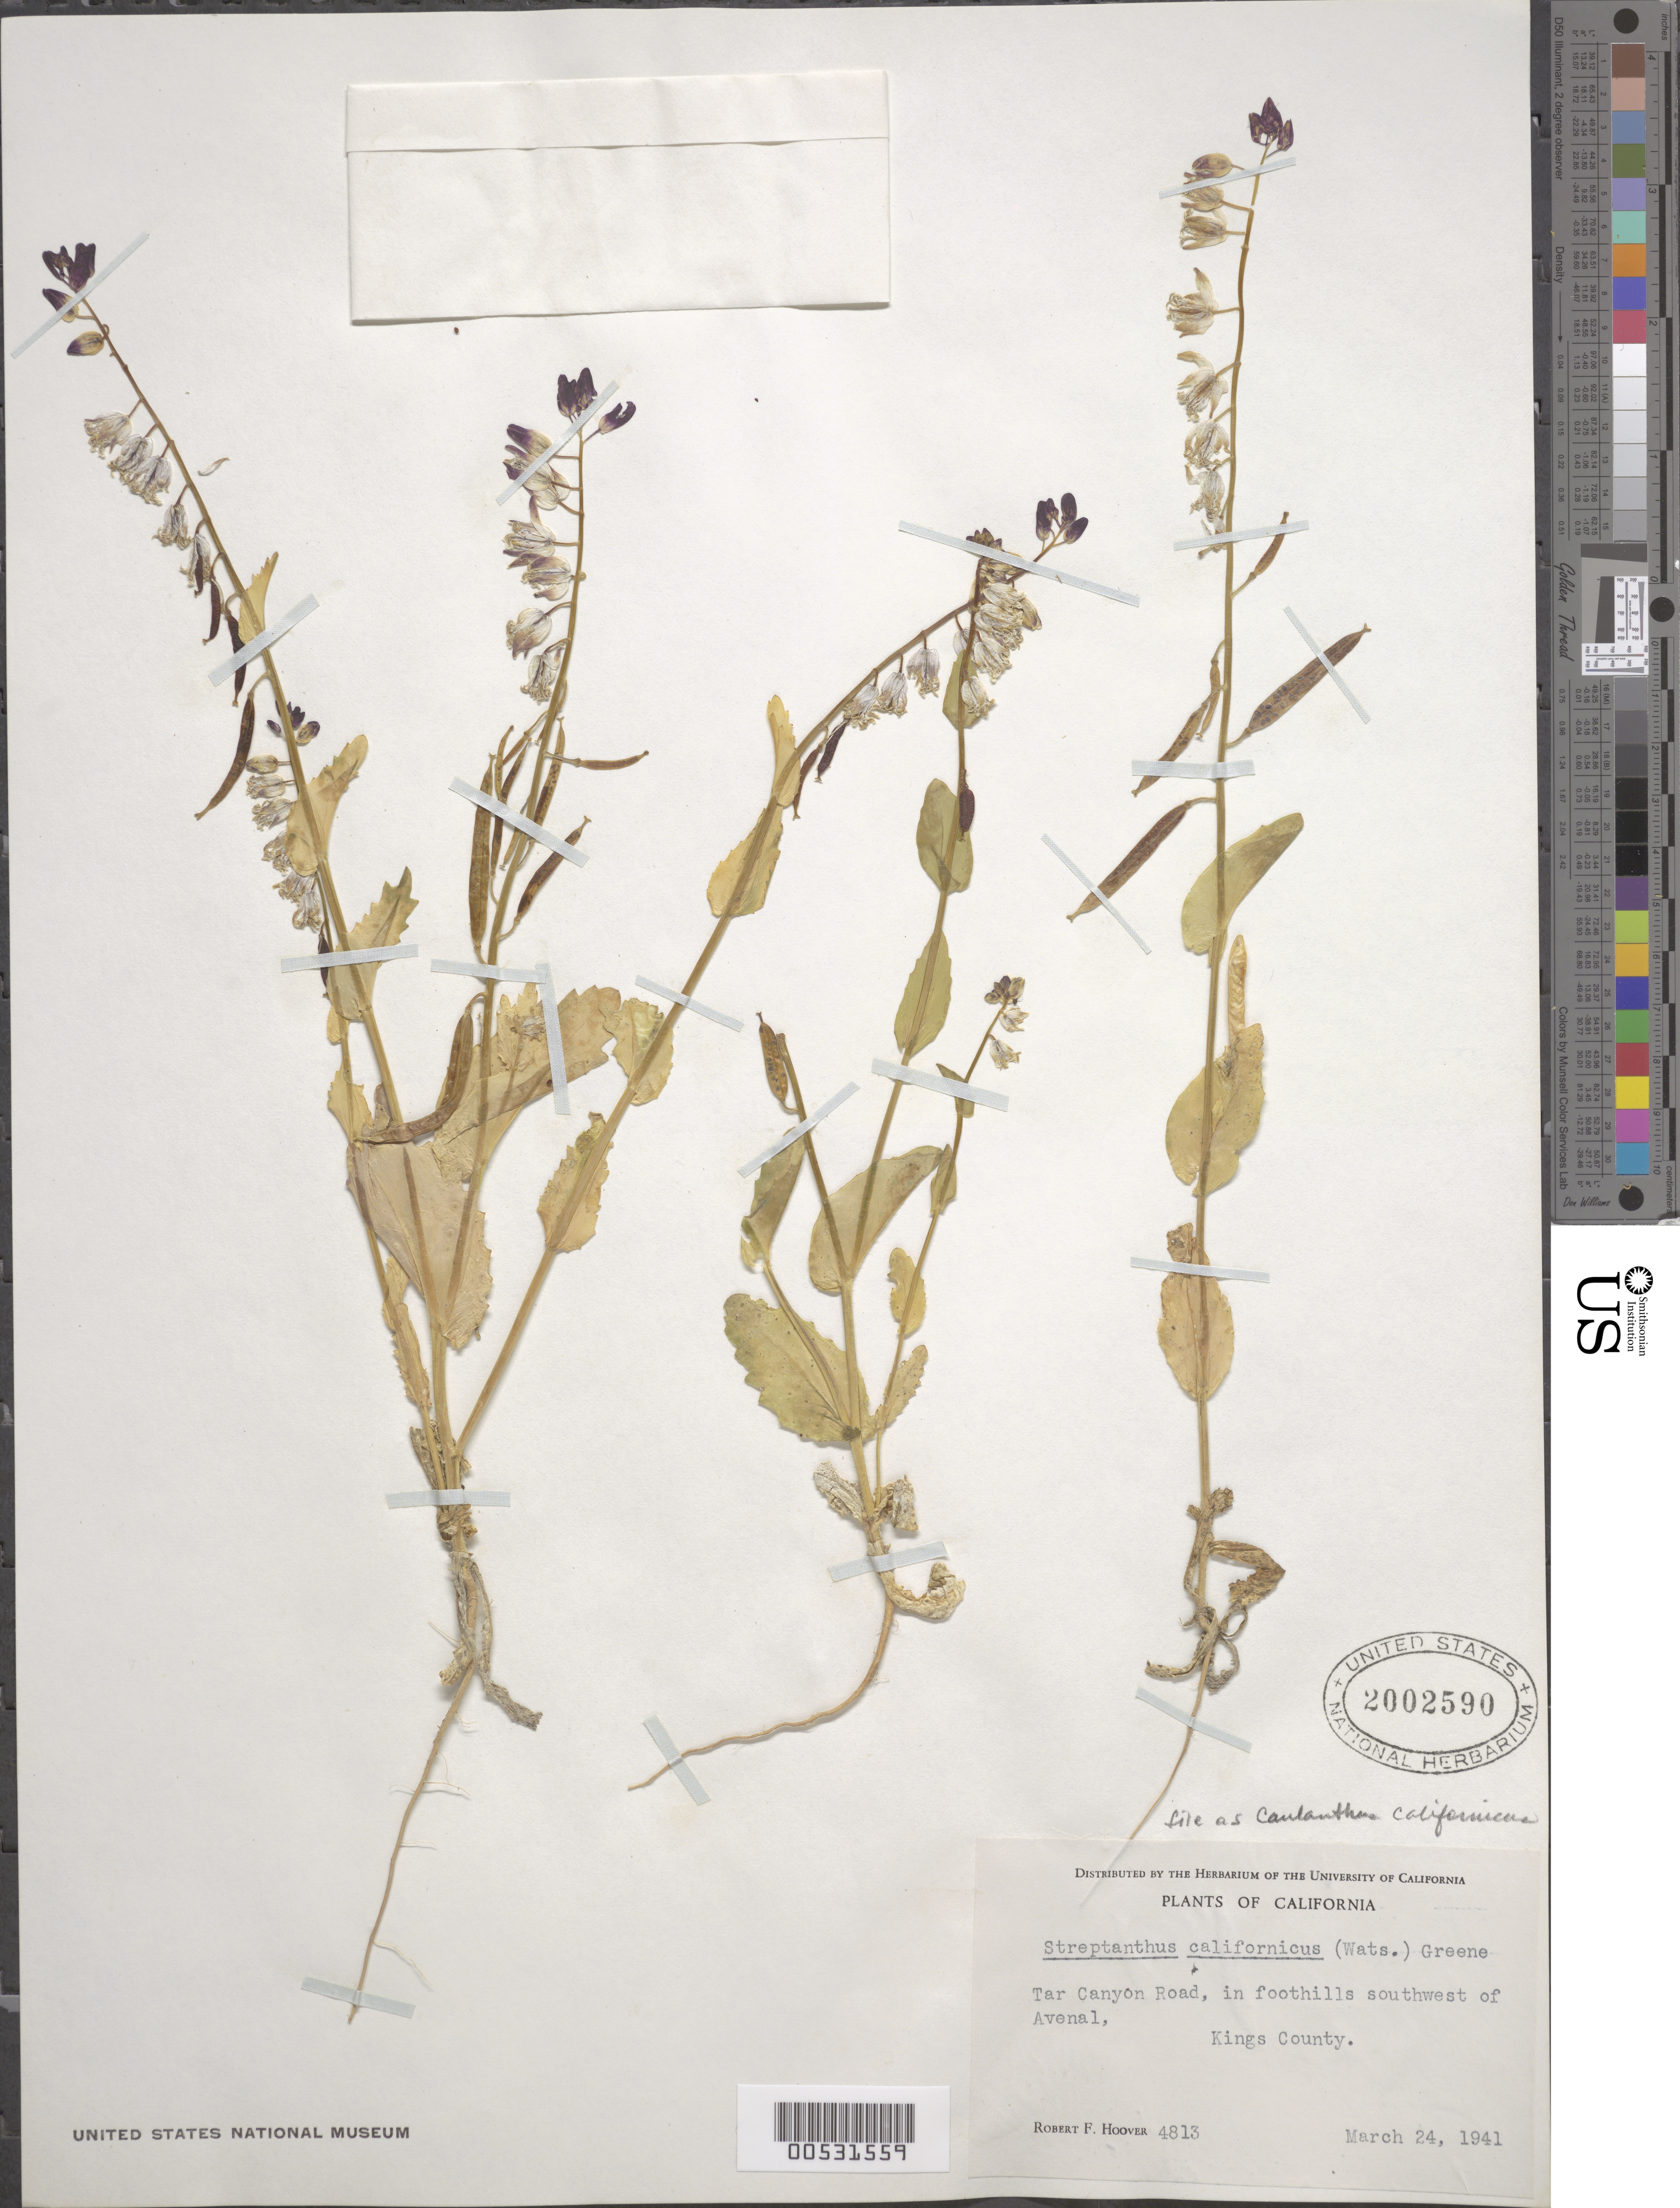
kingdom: Plantae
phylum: Tracheophyta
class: Magnoliopsida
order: Brassicales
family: Brassicaceae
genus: Caulanthus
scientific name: Caulanthus californicus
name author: S. Watson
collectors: R. F. Hoover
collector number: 4813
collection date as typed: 24 Mar 1941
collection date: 1941-03-24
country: United States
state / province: California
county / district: Kings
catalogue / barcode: US 2002590